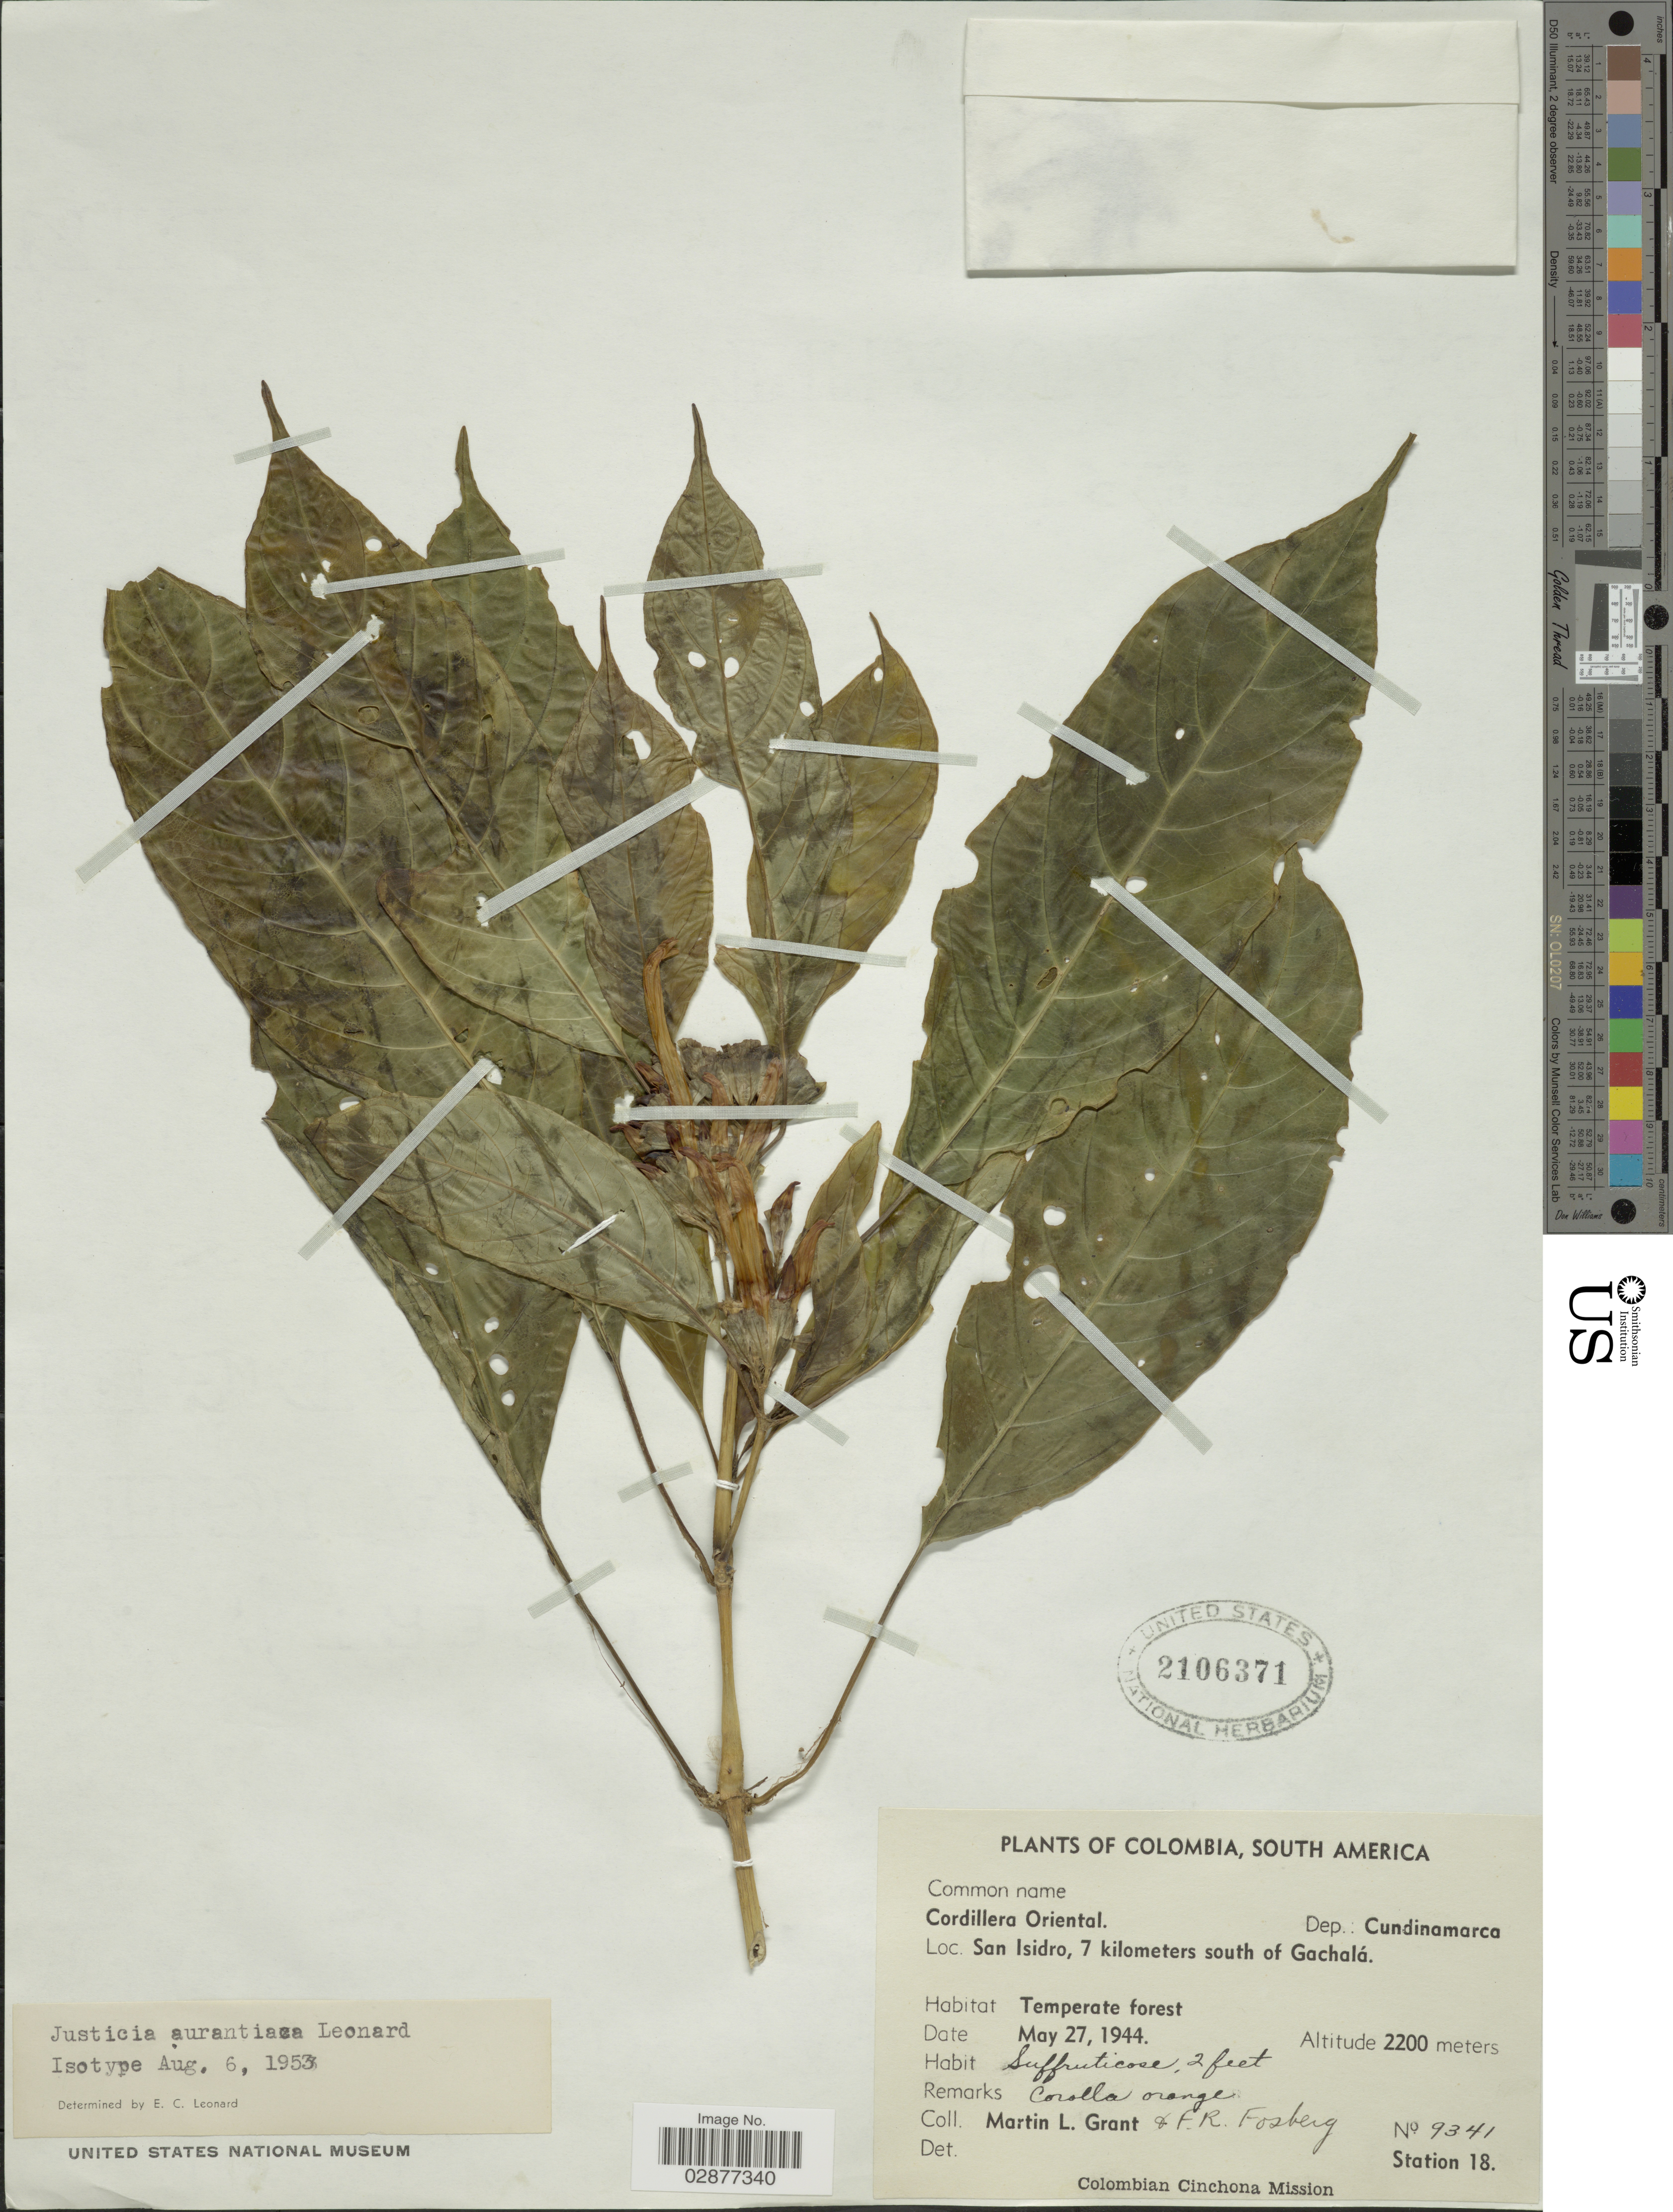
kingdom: Plantae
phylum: Tracheophyta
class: Magnoliopsida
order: Lamiales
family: Acanthaceae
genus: Justicia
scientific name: Justicia aurantiaca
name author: Leonard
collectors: M. L. Grant & F. R. Fosberg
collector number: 9341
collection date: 1944-05-27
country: Colombia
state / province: Cundinamarca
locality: Cordillera Oriental. Dep.: Cundinamarca. San Isidro, 7 kilometers south of Gachalá.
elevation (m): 2200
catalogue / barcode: US 2106371